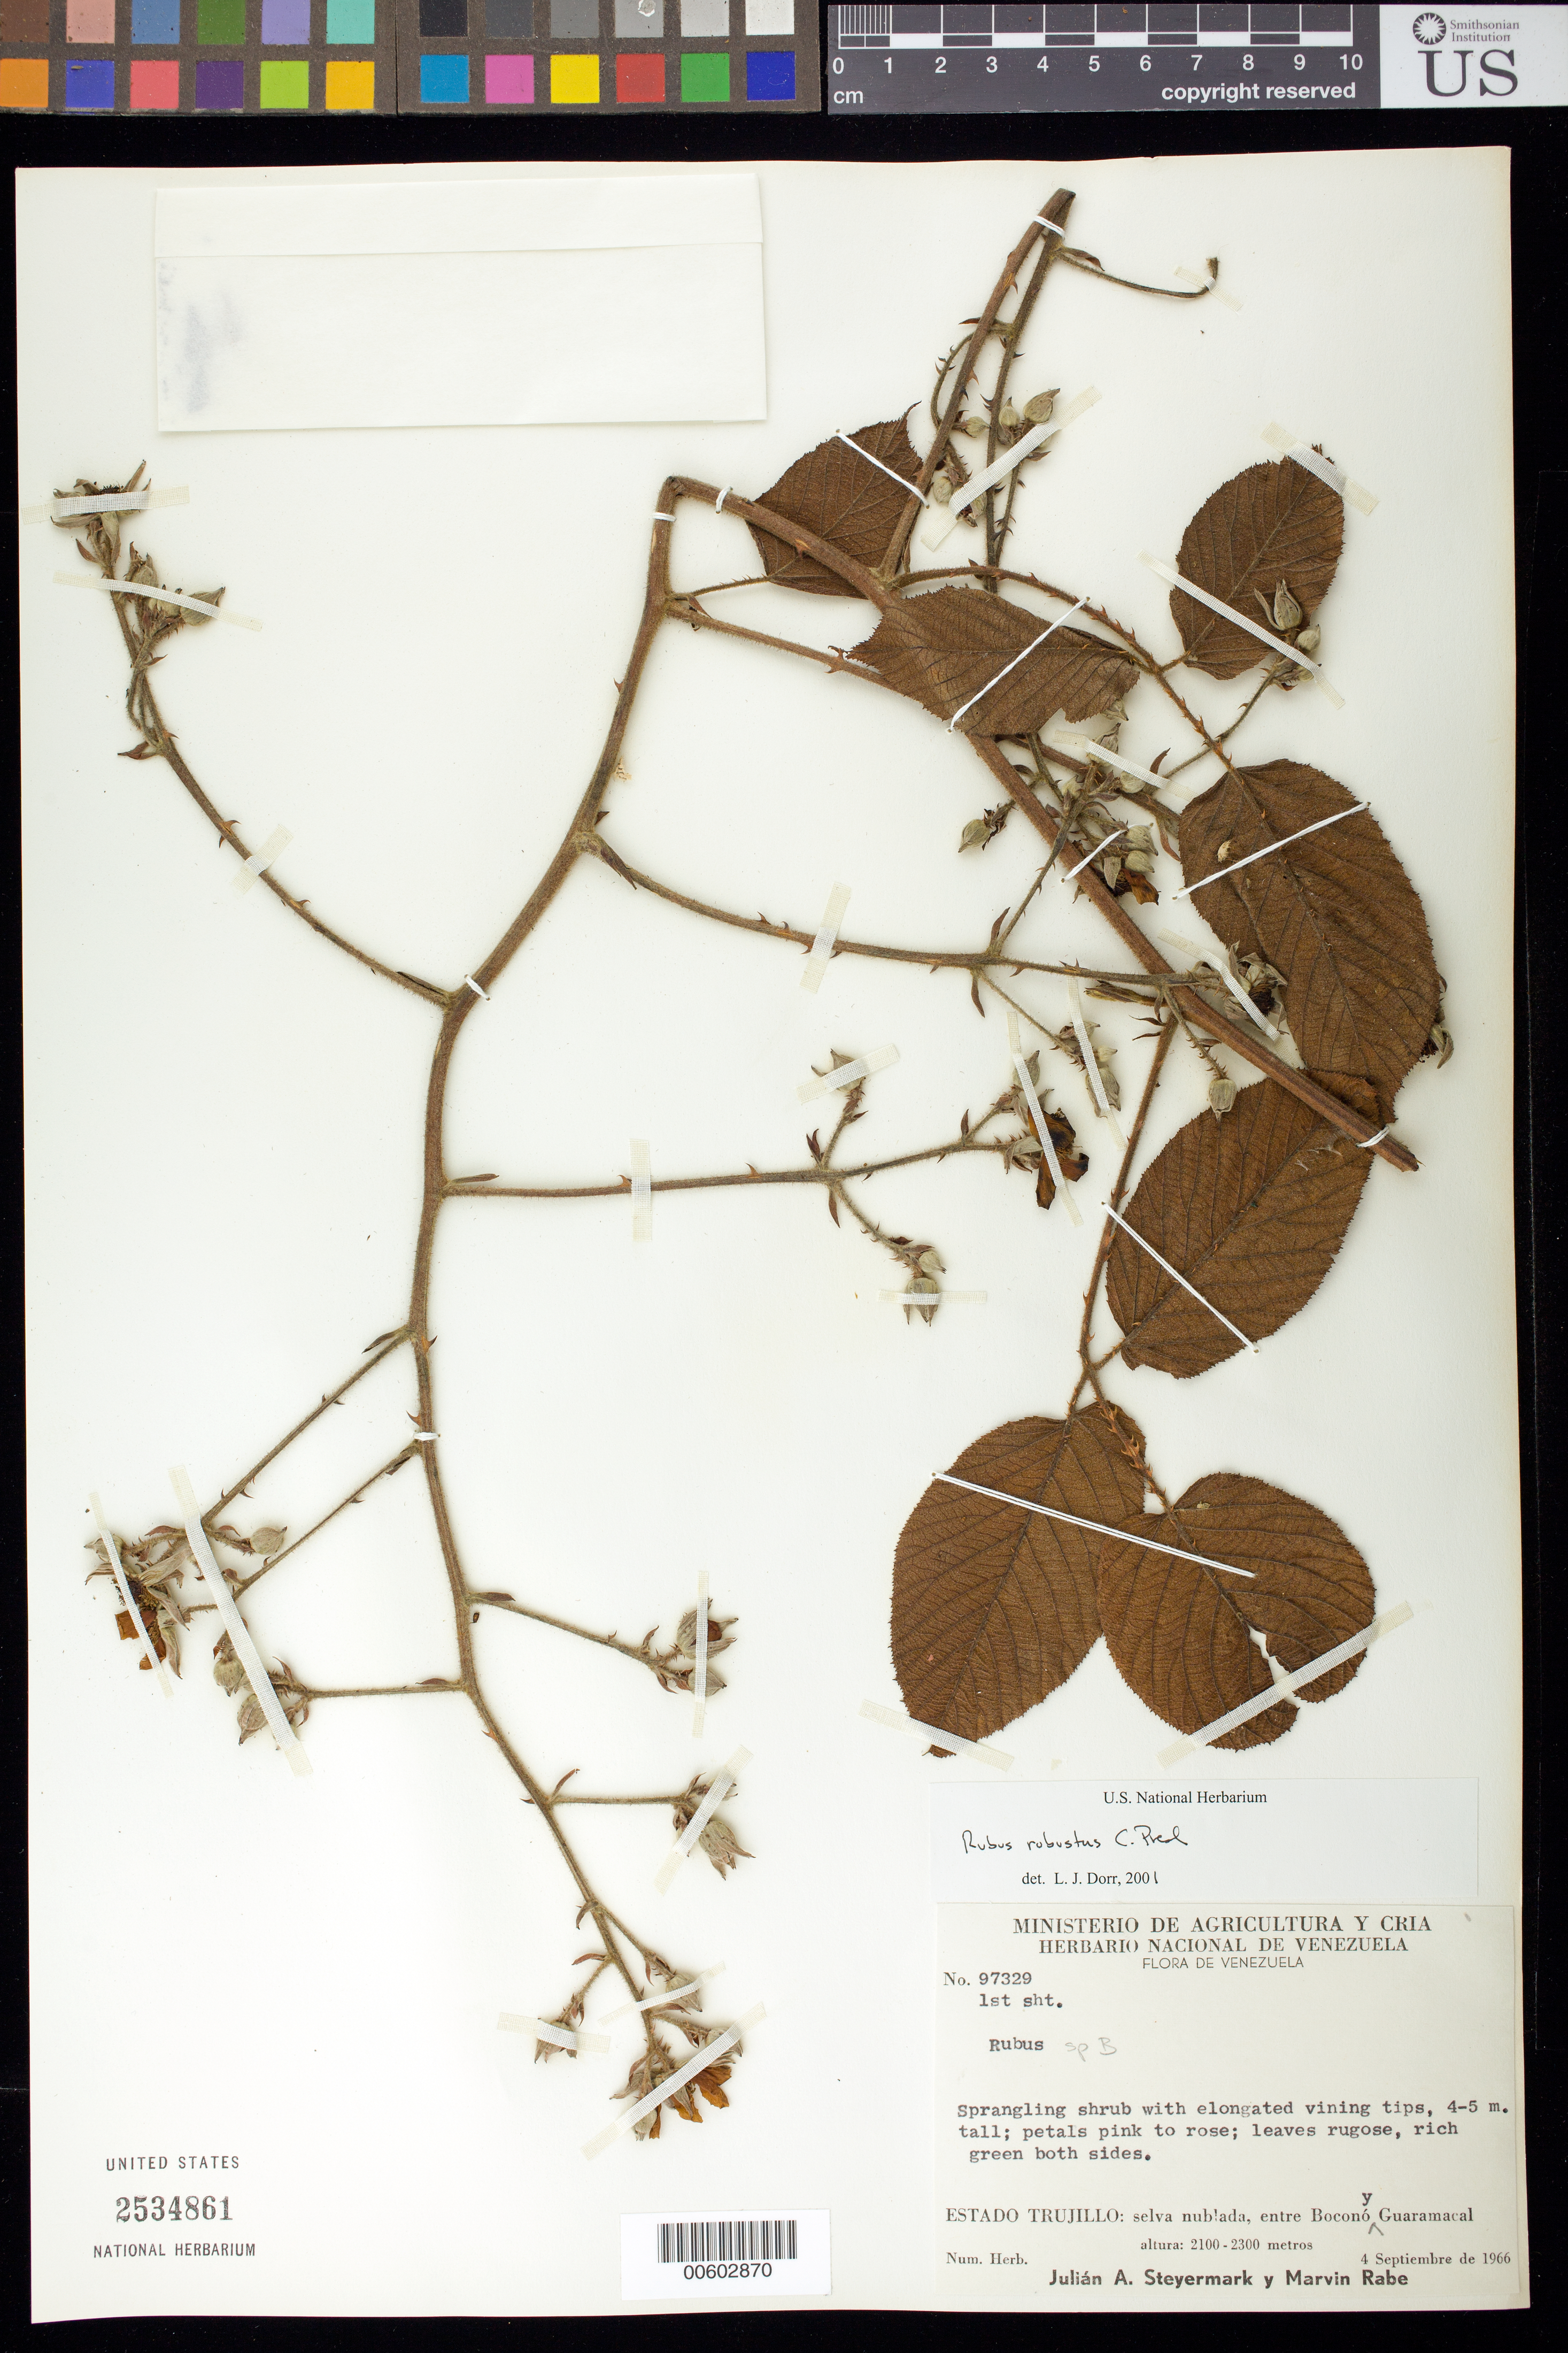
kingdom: Plantae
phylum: Tracheophyta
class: Magnoliopsida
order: Rosales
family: Rosaceae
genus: Rubus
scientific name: Rubus robustus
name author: C. Presl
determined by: Dorr, L. J., (BOT), Smithsonian Institution - National Museum of Natural History (UNITED STATES)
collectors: J. Steyermark & M. Rabe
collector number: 97329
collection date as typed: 04 Sep 1966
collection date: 1966-09-04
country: Venezuela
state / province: Trujillo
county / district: Boconó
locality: Entre Boconó y Guaramacal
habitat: Selva nublada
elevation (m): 2100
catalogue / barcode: US 2534861